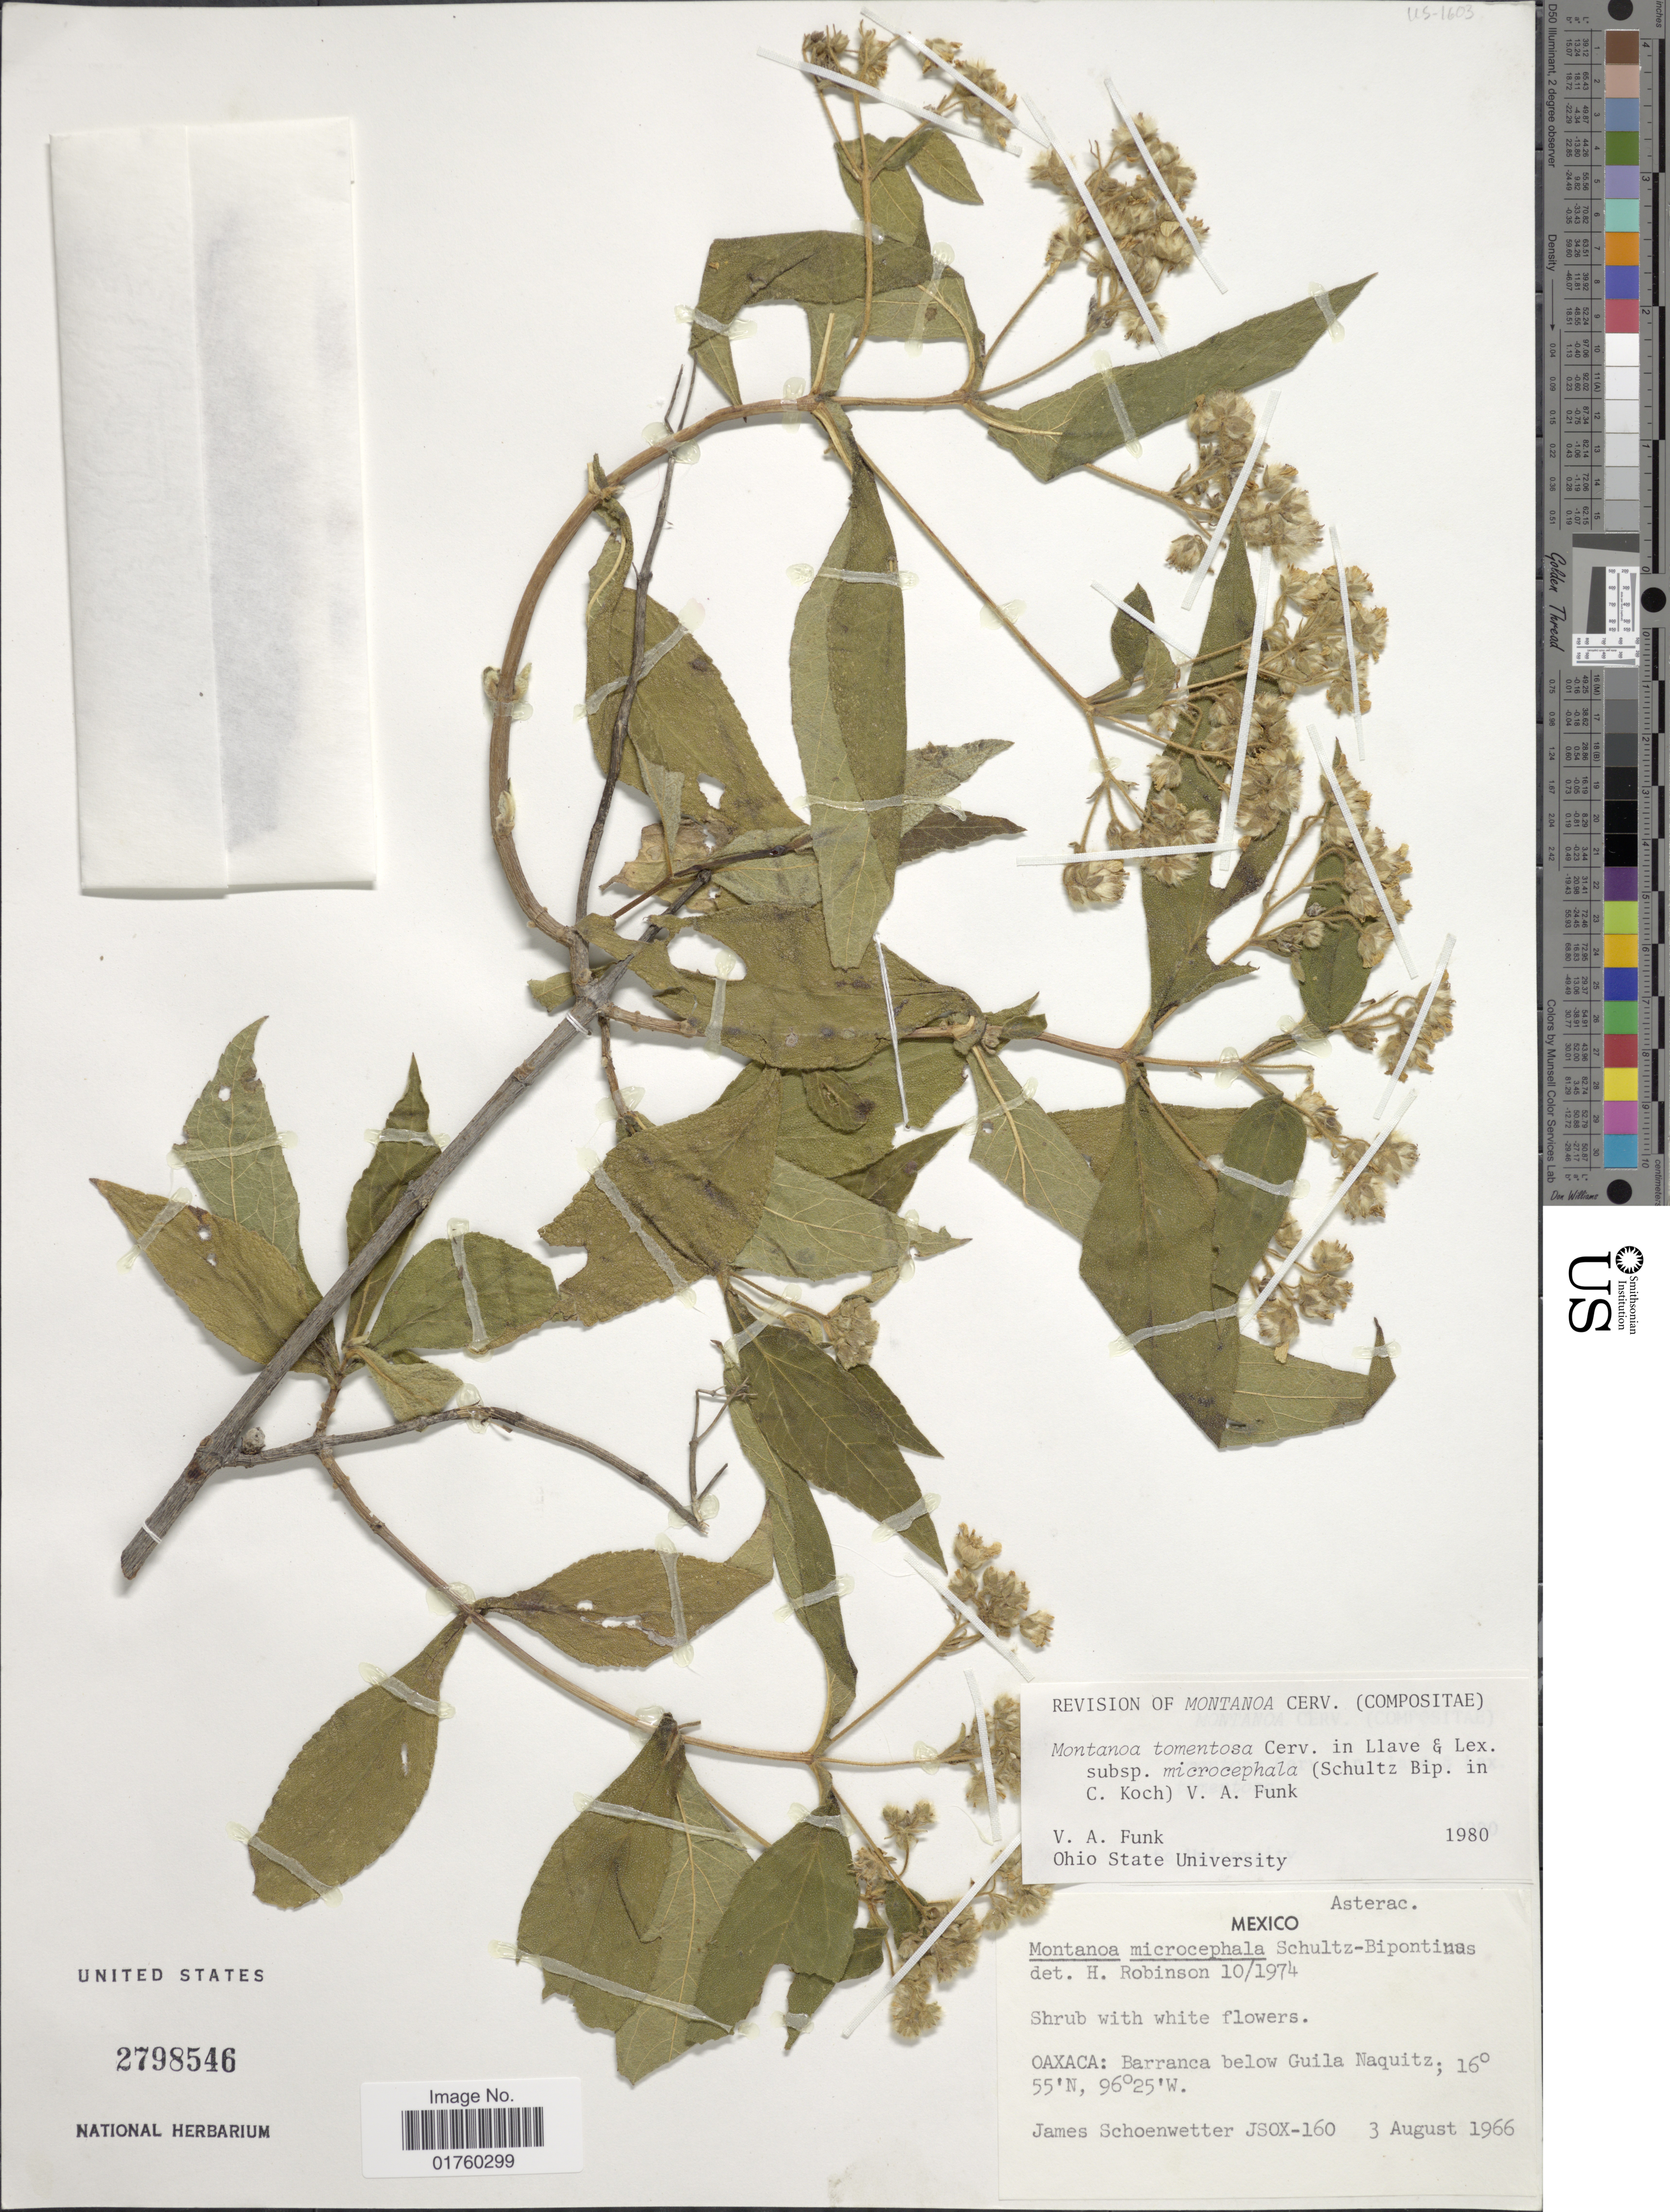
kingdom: Plantae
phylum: Tracheophyta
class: Magnoliopsida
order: Asterales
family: Asteraceae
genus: Montanoa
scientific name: Montanoa tomentosa subsp. microcephala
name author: (Sch. Bip.) B.L. Turner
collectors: J. Schoenwetter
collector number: JSOX-160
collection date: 1966-08-03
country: Mexico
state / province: Oaxaca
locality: Barranca below Guila Naquitz.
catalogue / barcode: US 2798546